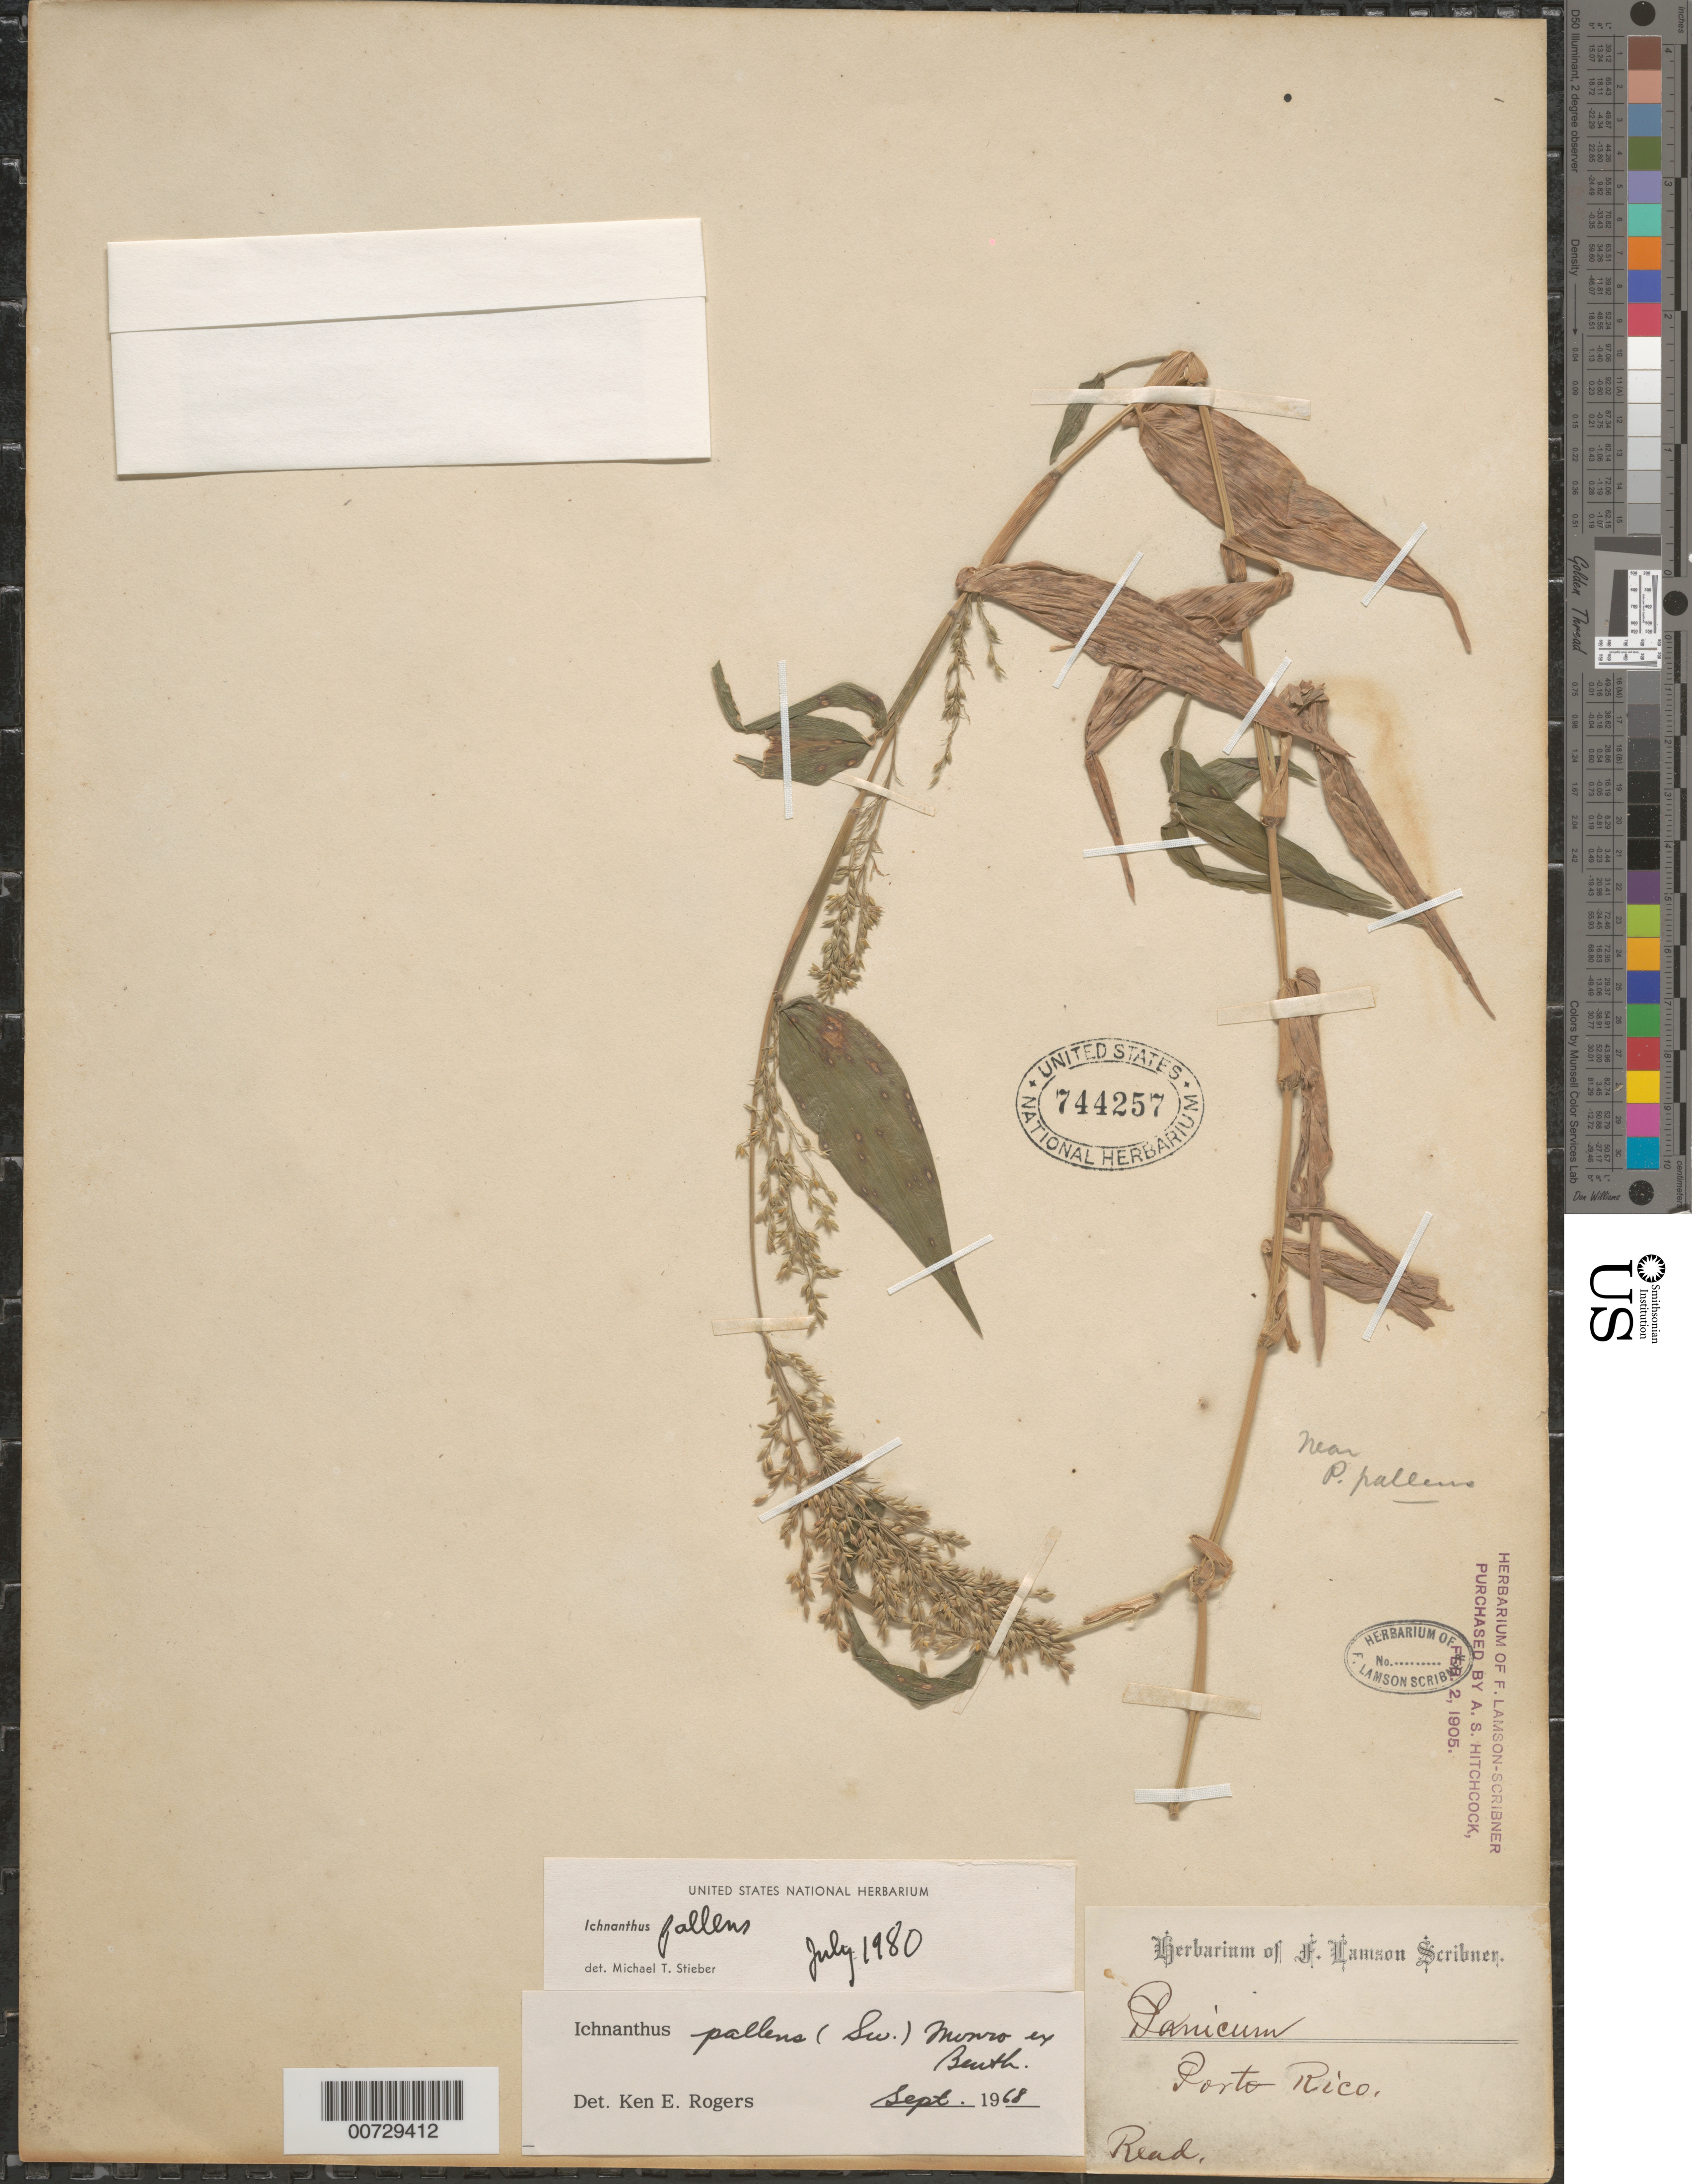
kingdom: Plantae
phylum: Tracheophyta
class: Liliopsida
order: Poales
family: Poaceae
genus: Ichnanthus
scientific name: Ichnanthus pallens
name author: (Sw.) Munro ex Benth.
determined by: Stieber, M. T.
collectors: -- Read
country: Puerto Rico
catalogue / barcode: US 744257